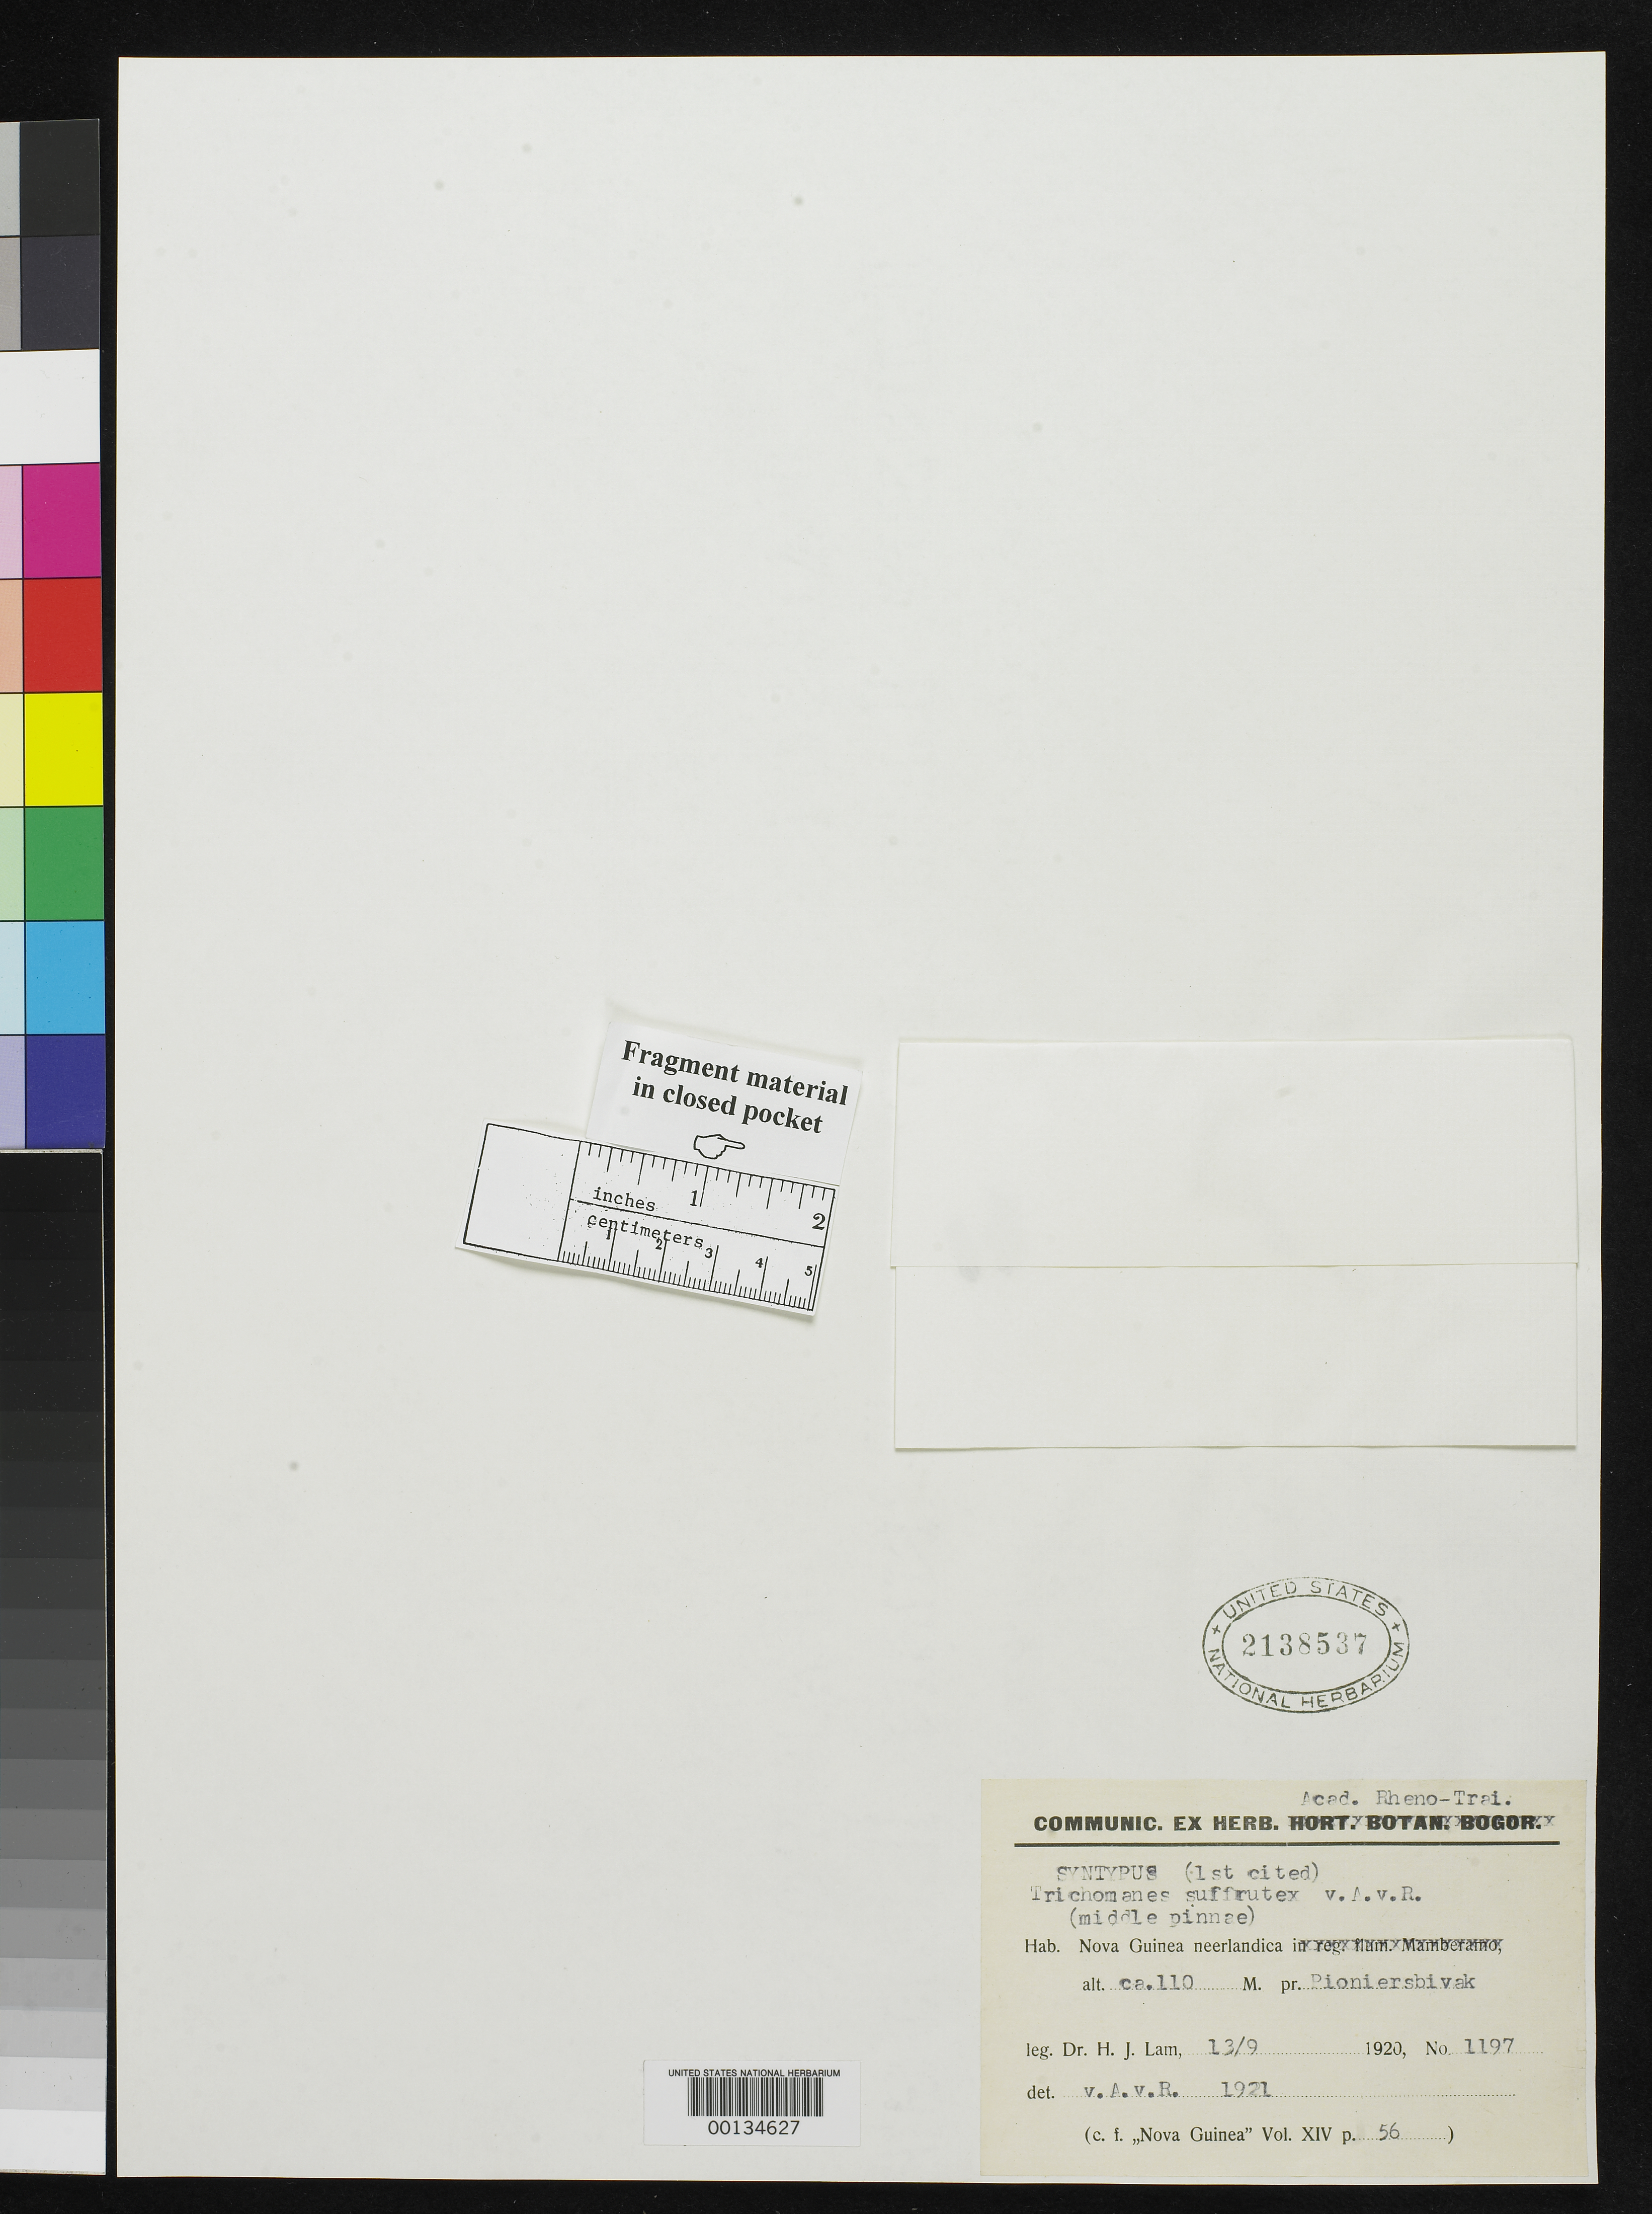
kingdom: Plantae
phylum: Tracheophyta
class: Polypodiopsida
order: Hymenophyllales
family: Hymenophyllaceae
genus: Trichomanes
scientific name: Trichomanes suffrutex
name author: Alderw.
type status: Syntype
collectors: H. J. Lam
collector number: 1197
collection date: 1920-09-21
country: Indonesia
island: New Guinea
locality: Nova Guinea neerlandica, pr. Doormanrivier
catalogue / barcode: US 2138537